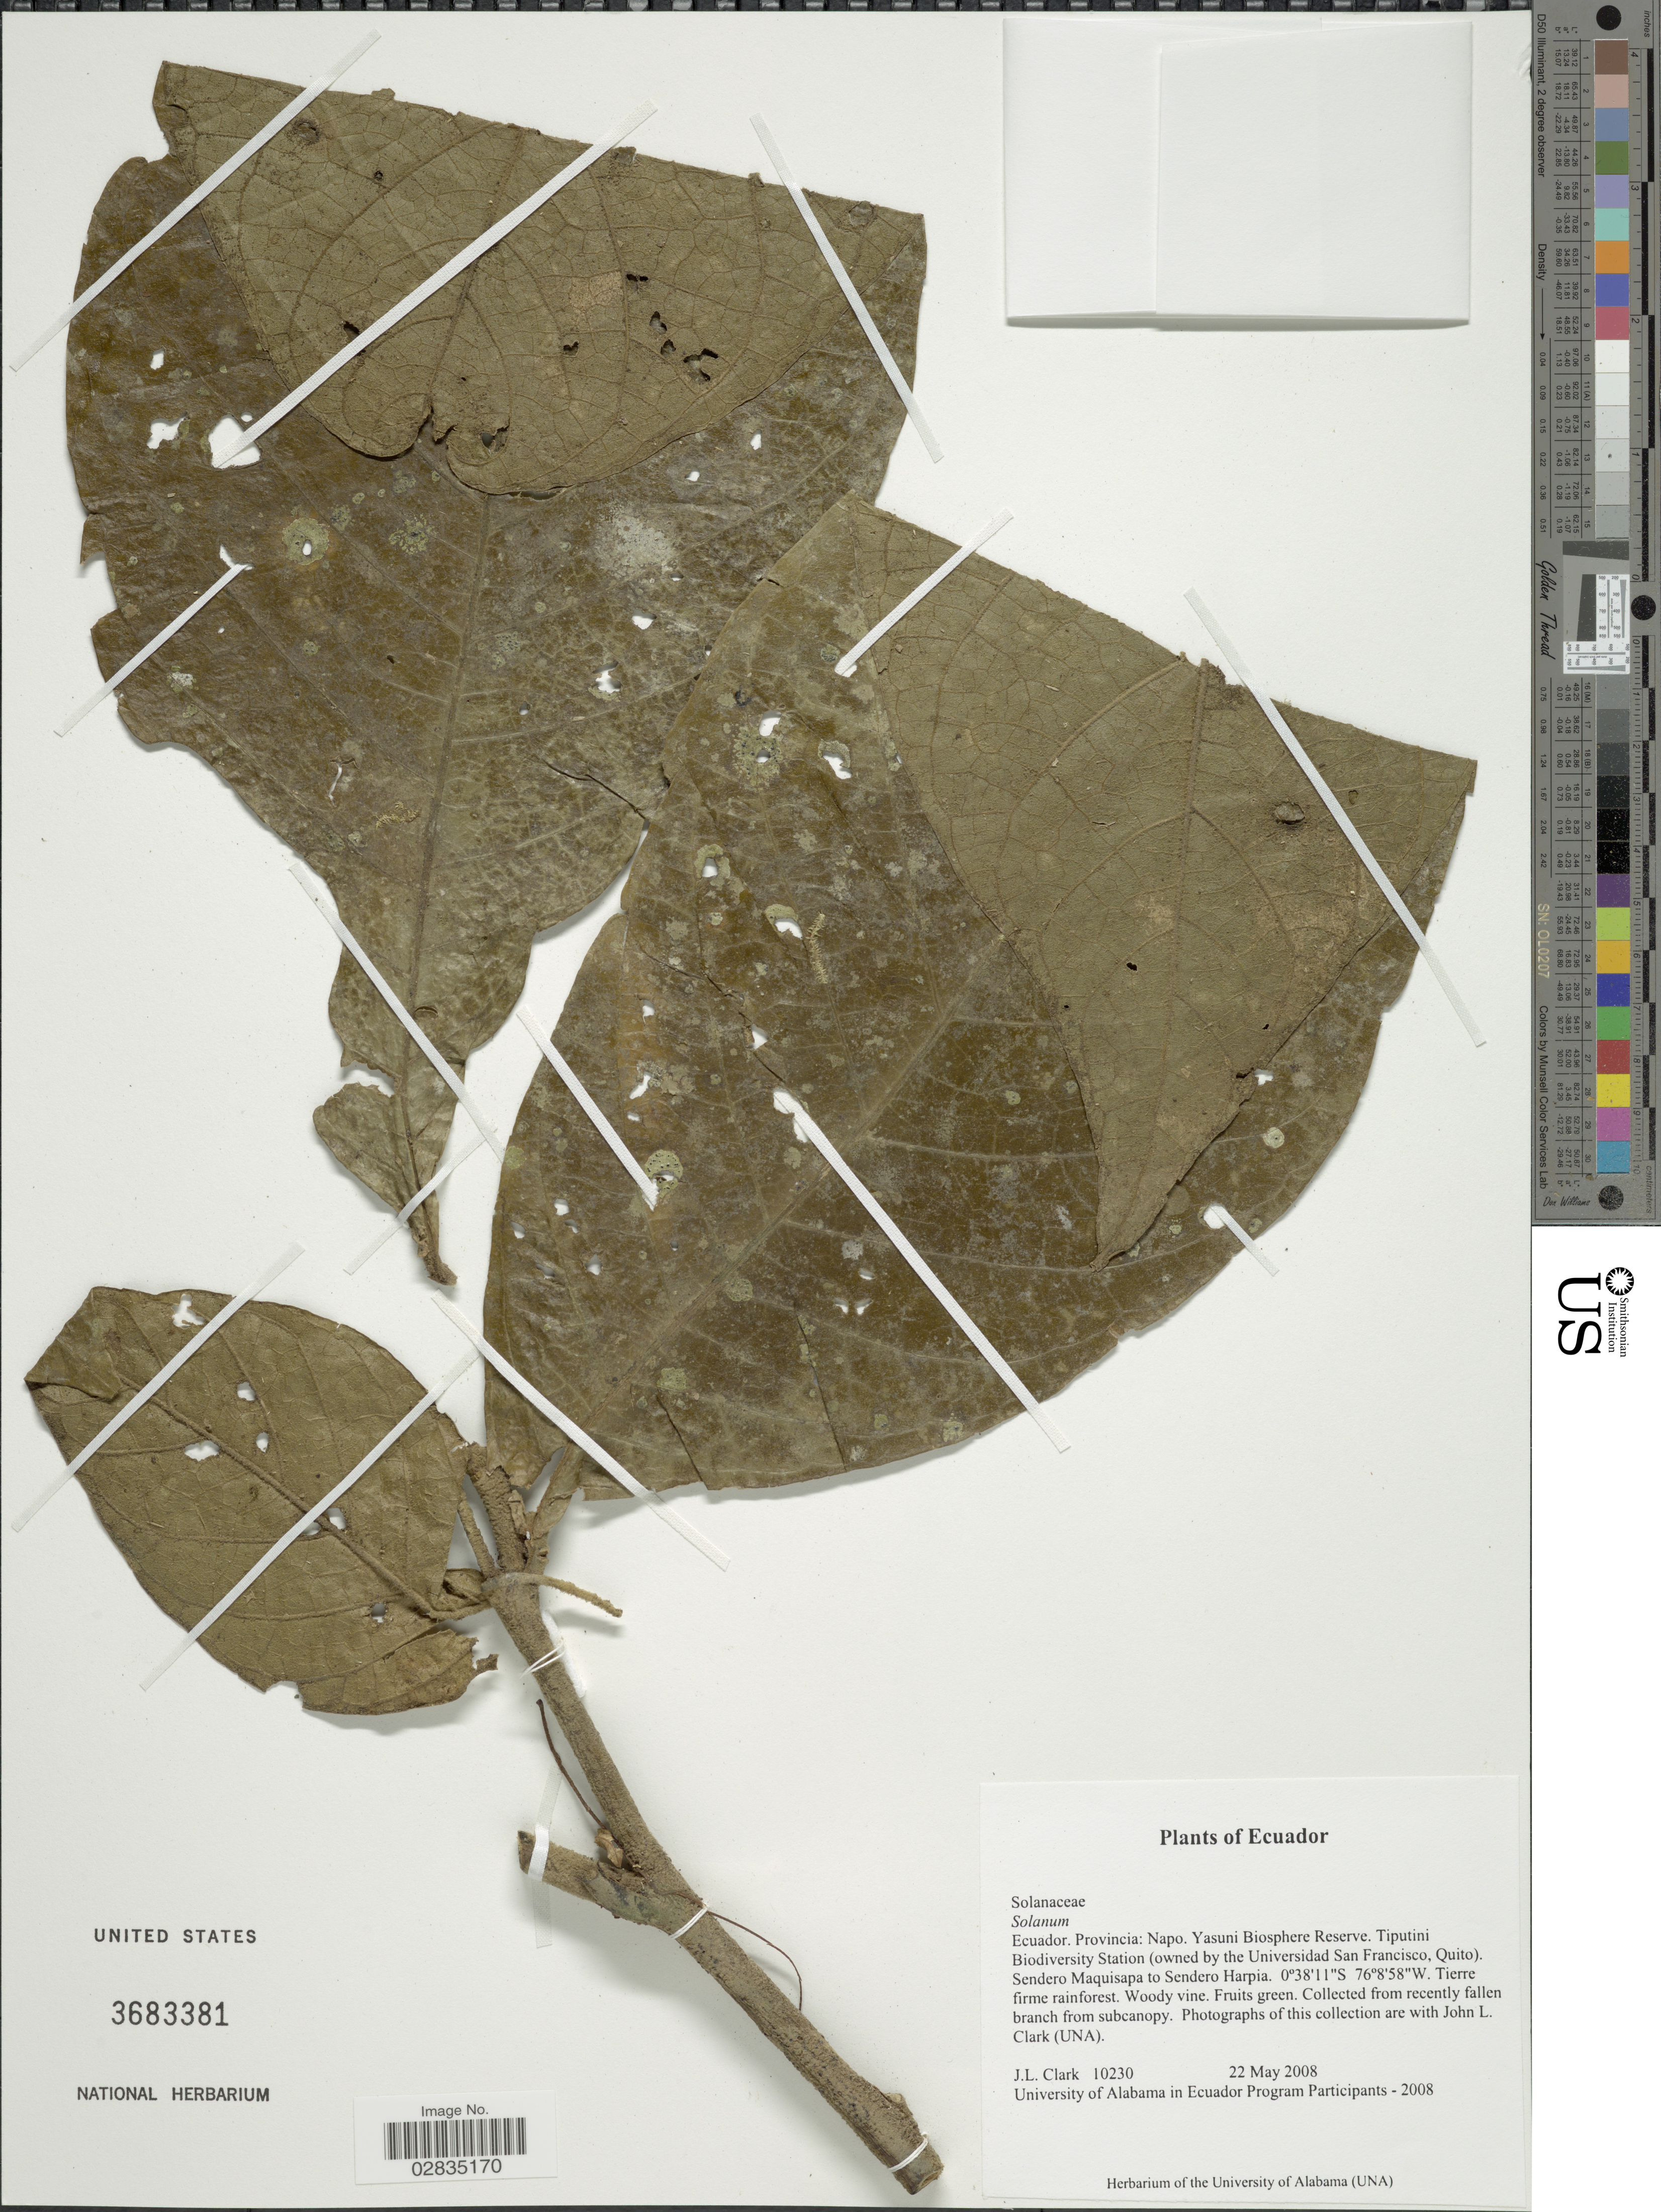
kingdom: Plantae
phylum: Tracheophyta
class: Magnoliopsida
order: Solanales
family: Solanaceae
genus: Solanum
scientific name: Solanum malletii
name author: S. Knapp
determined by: Knapp, S. D.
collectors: J. L. Clark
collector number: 10230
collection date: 2008-05-22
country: Ecuador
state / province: Napo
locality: Yasuni Biosphere Reserve, Tiputini Biodiversity Station (owned by the Universidad San Francisco, Quito), Sendero Maquisapa to Sendero Harpia.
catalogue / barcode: US 3683381